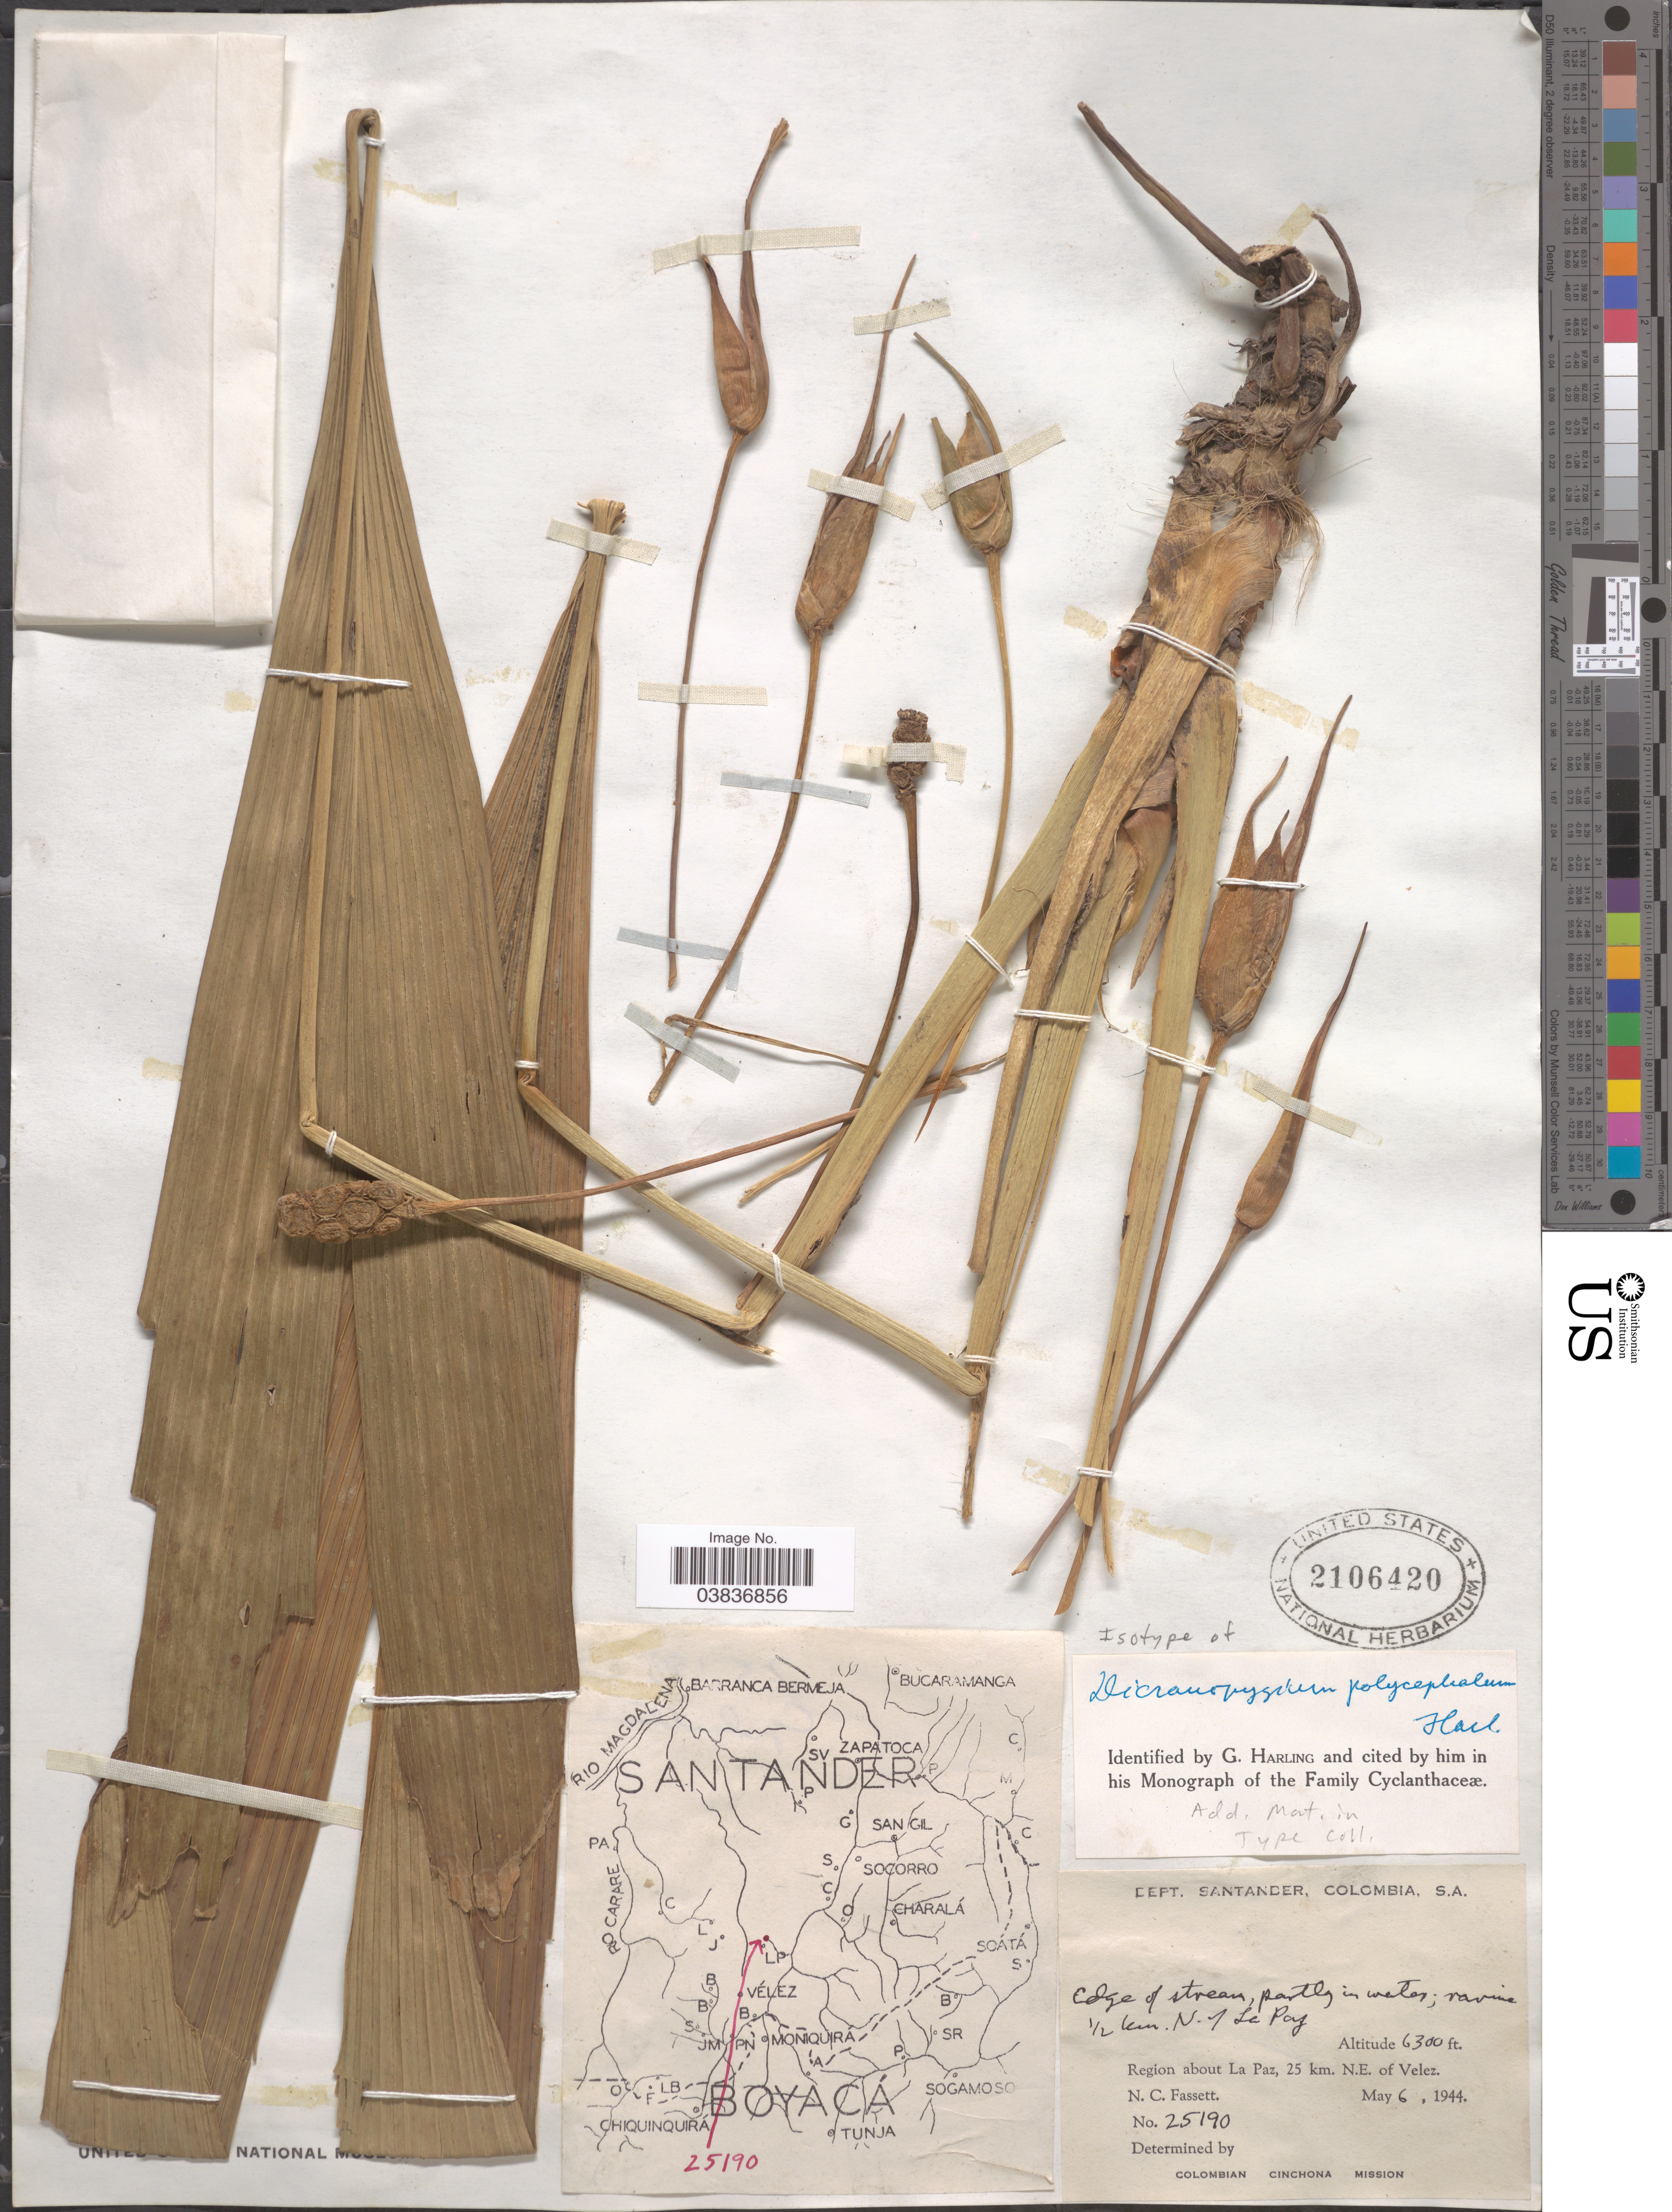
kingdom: Plantae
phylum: Tracheophyta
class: Liliopsida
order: Pandanales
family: Cyclanthaceae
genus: Dicranopygium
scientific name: Dicranopygium polycephalum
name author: Harling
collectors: N. C. Fassett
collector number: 25190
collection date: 1944-05-06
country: Colombia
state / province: Santander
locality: Dept. Santander. Ravine ½ km N. of La Paz. Region about La Paz, 25 km. N.E. of Velez.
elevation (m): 1920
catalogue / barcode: US 2106420